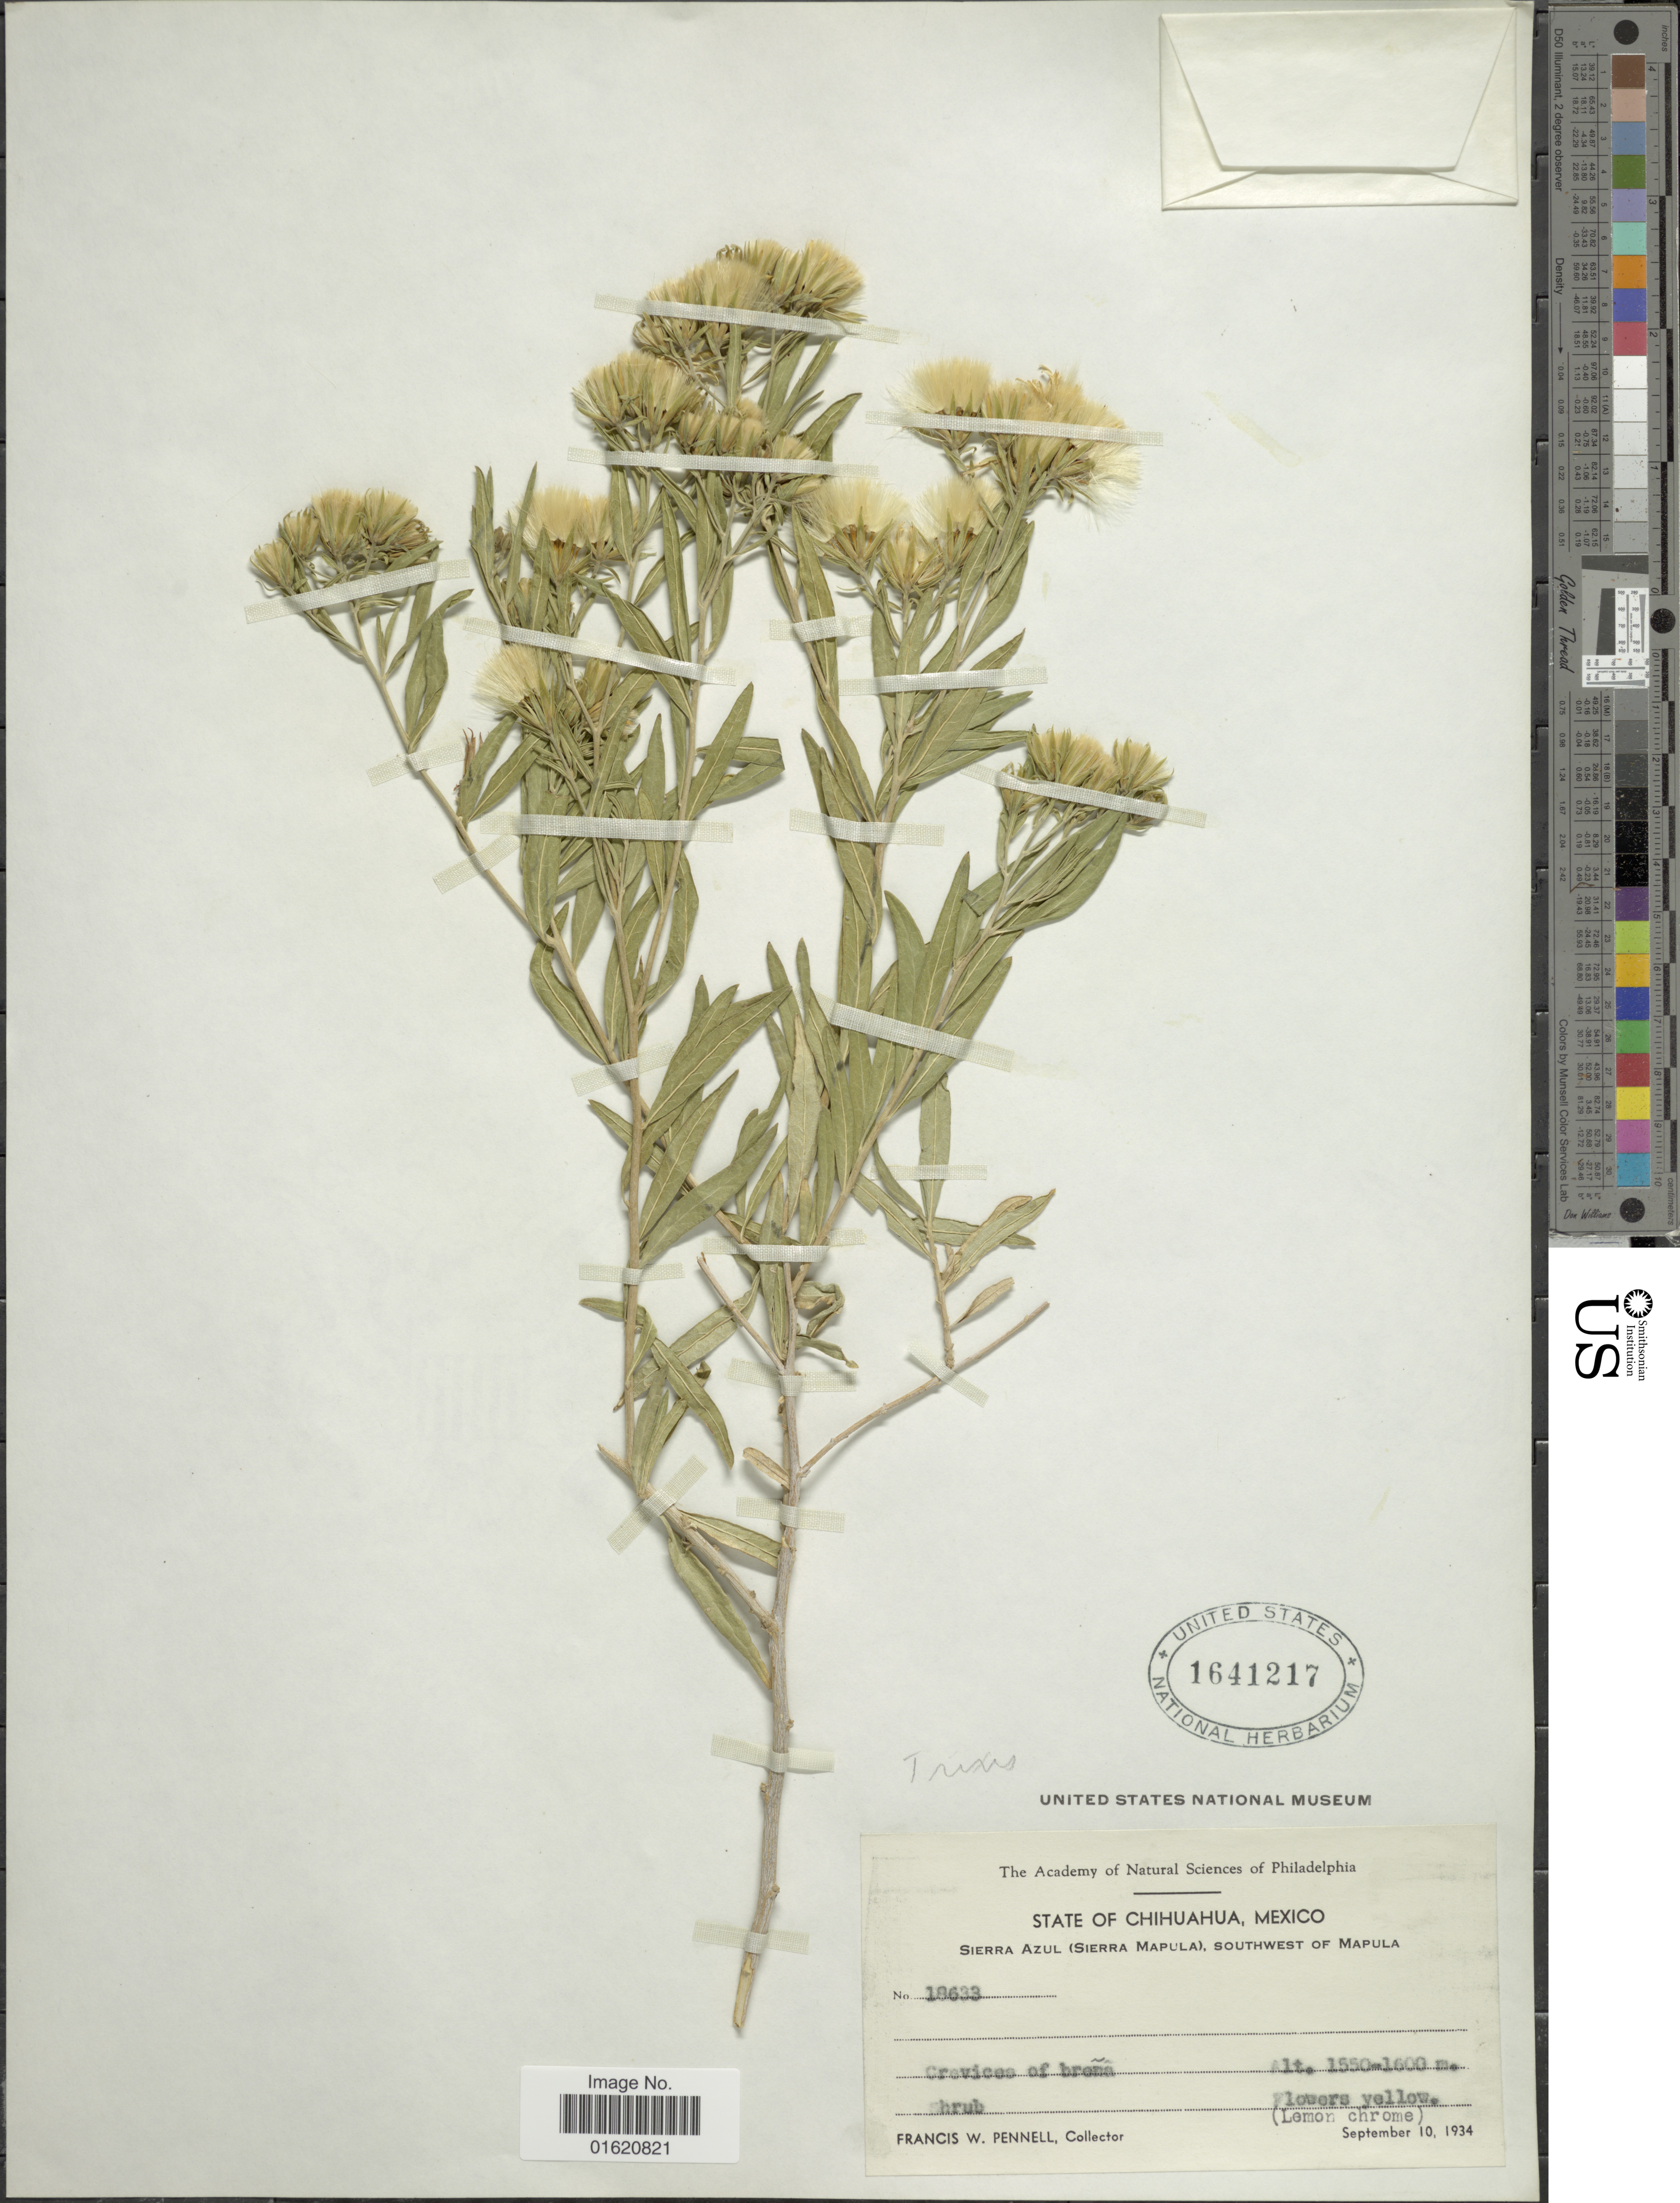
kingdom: Plantae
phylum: Tracheophyta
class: Magnoliopsida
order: Asterales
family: Asteraceae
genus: Trixis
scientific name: Trixis sp.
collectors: F. W. Pennell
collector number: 18633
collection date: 1934-09-10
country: Mexico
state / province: Chihuahua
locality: Sierra Azul (Sierra Mapula), southwest of Mapula, crevices of breña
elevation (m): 1550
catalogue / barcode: US 1641217